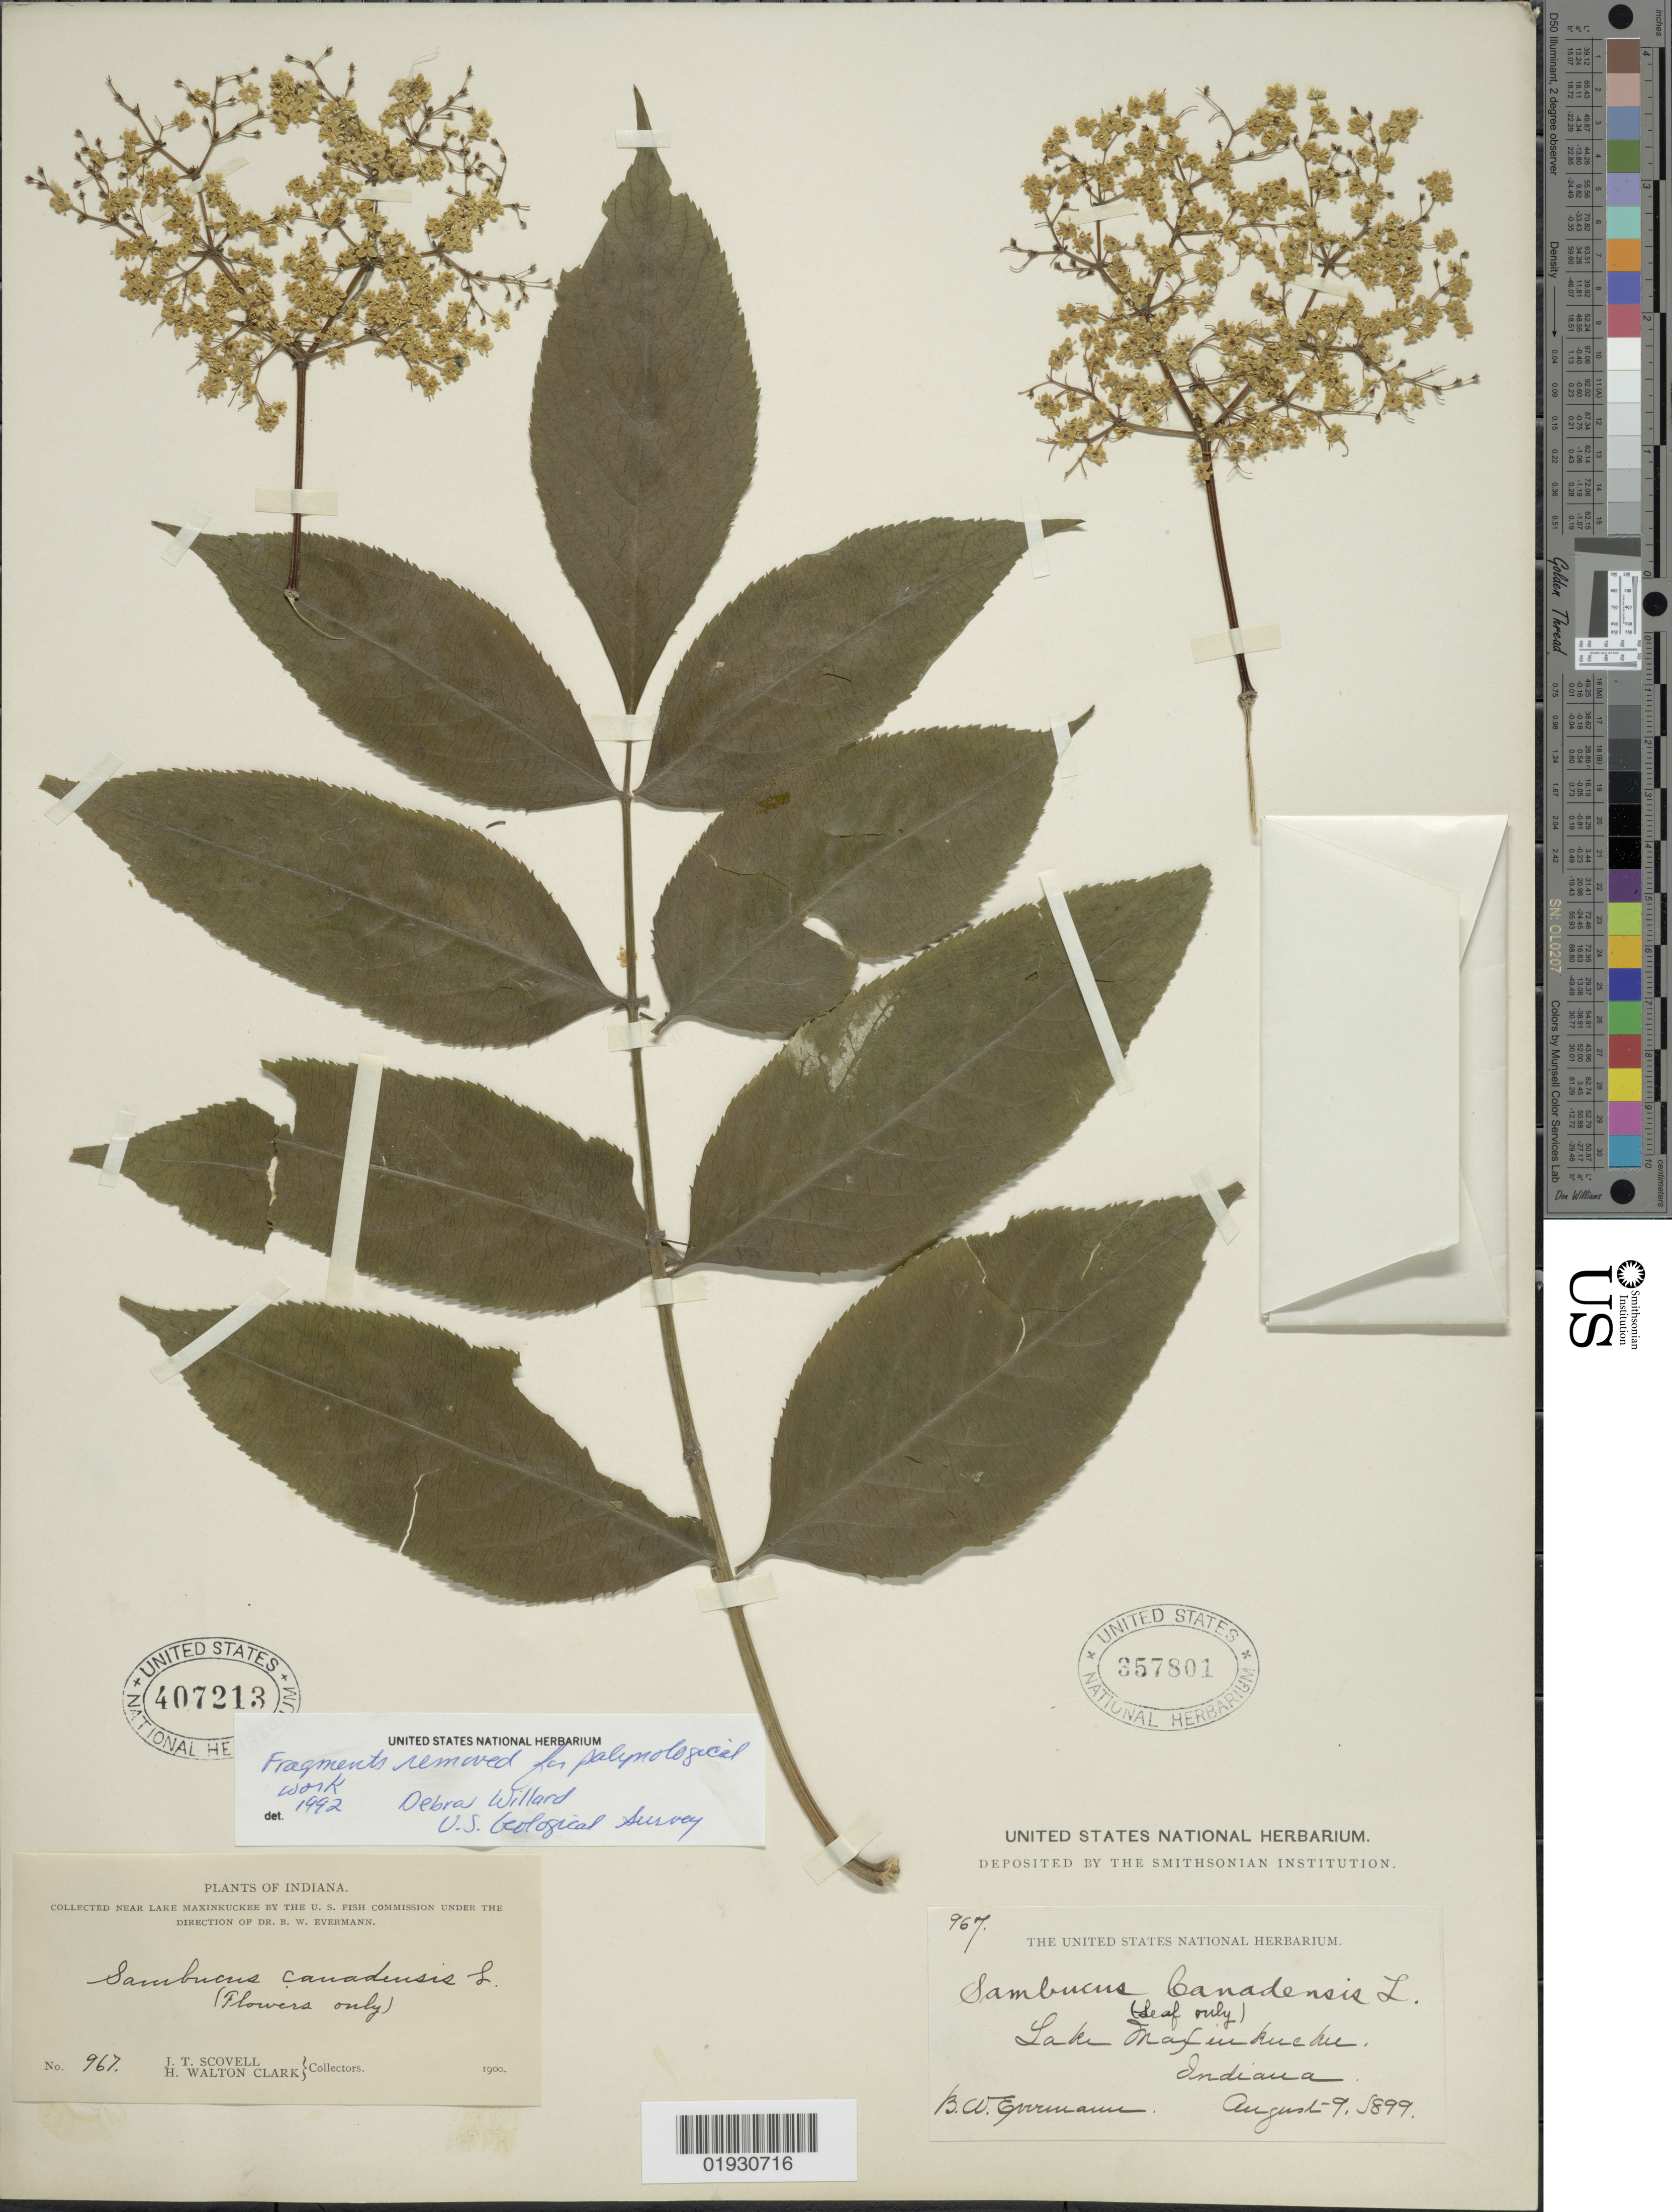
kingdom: Plantae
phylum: Tracheophyta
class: Magnoliopsida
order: Dipsacales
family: Viburnaceae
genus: Sambucus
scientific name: Sambucus canadensis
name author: L.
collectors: B. W. Evermann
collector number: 967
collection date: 1899-08-09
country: United States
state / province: Indiana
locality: Lake Maxinkuckee.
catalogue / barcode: US 357801-2